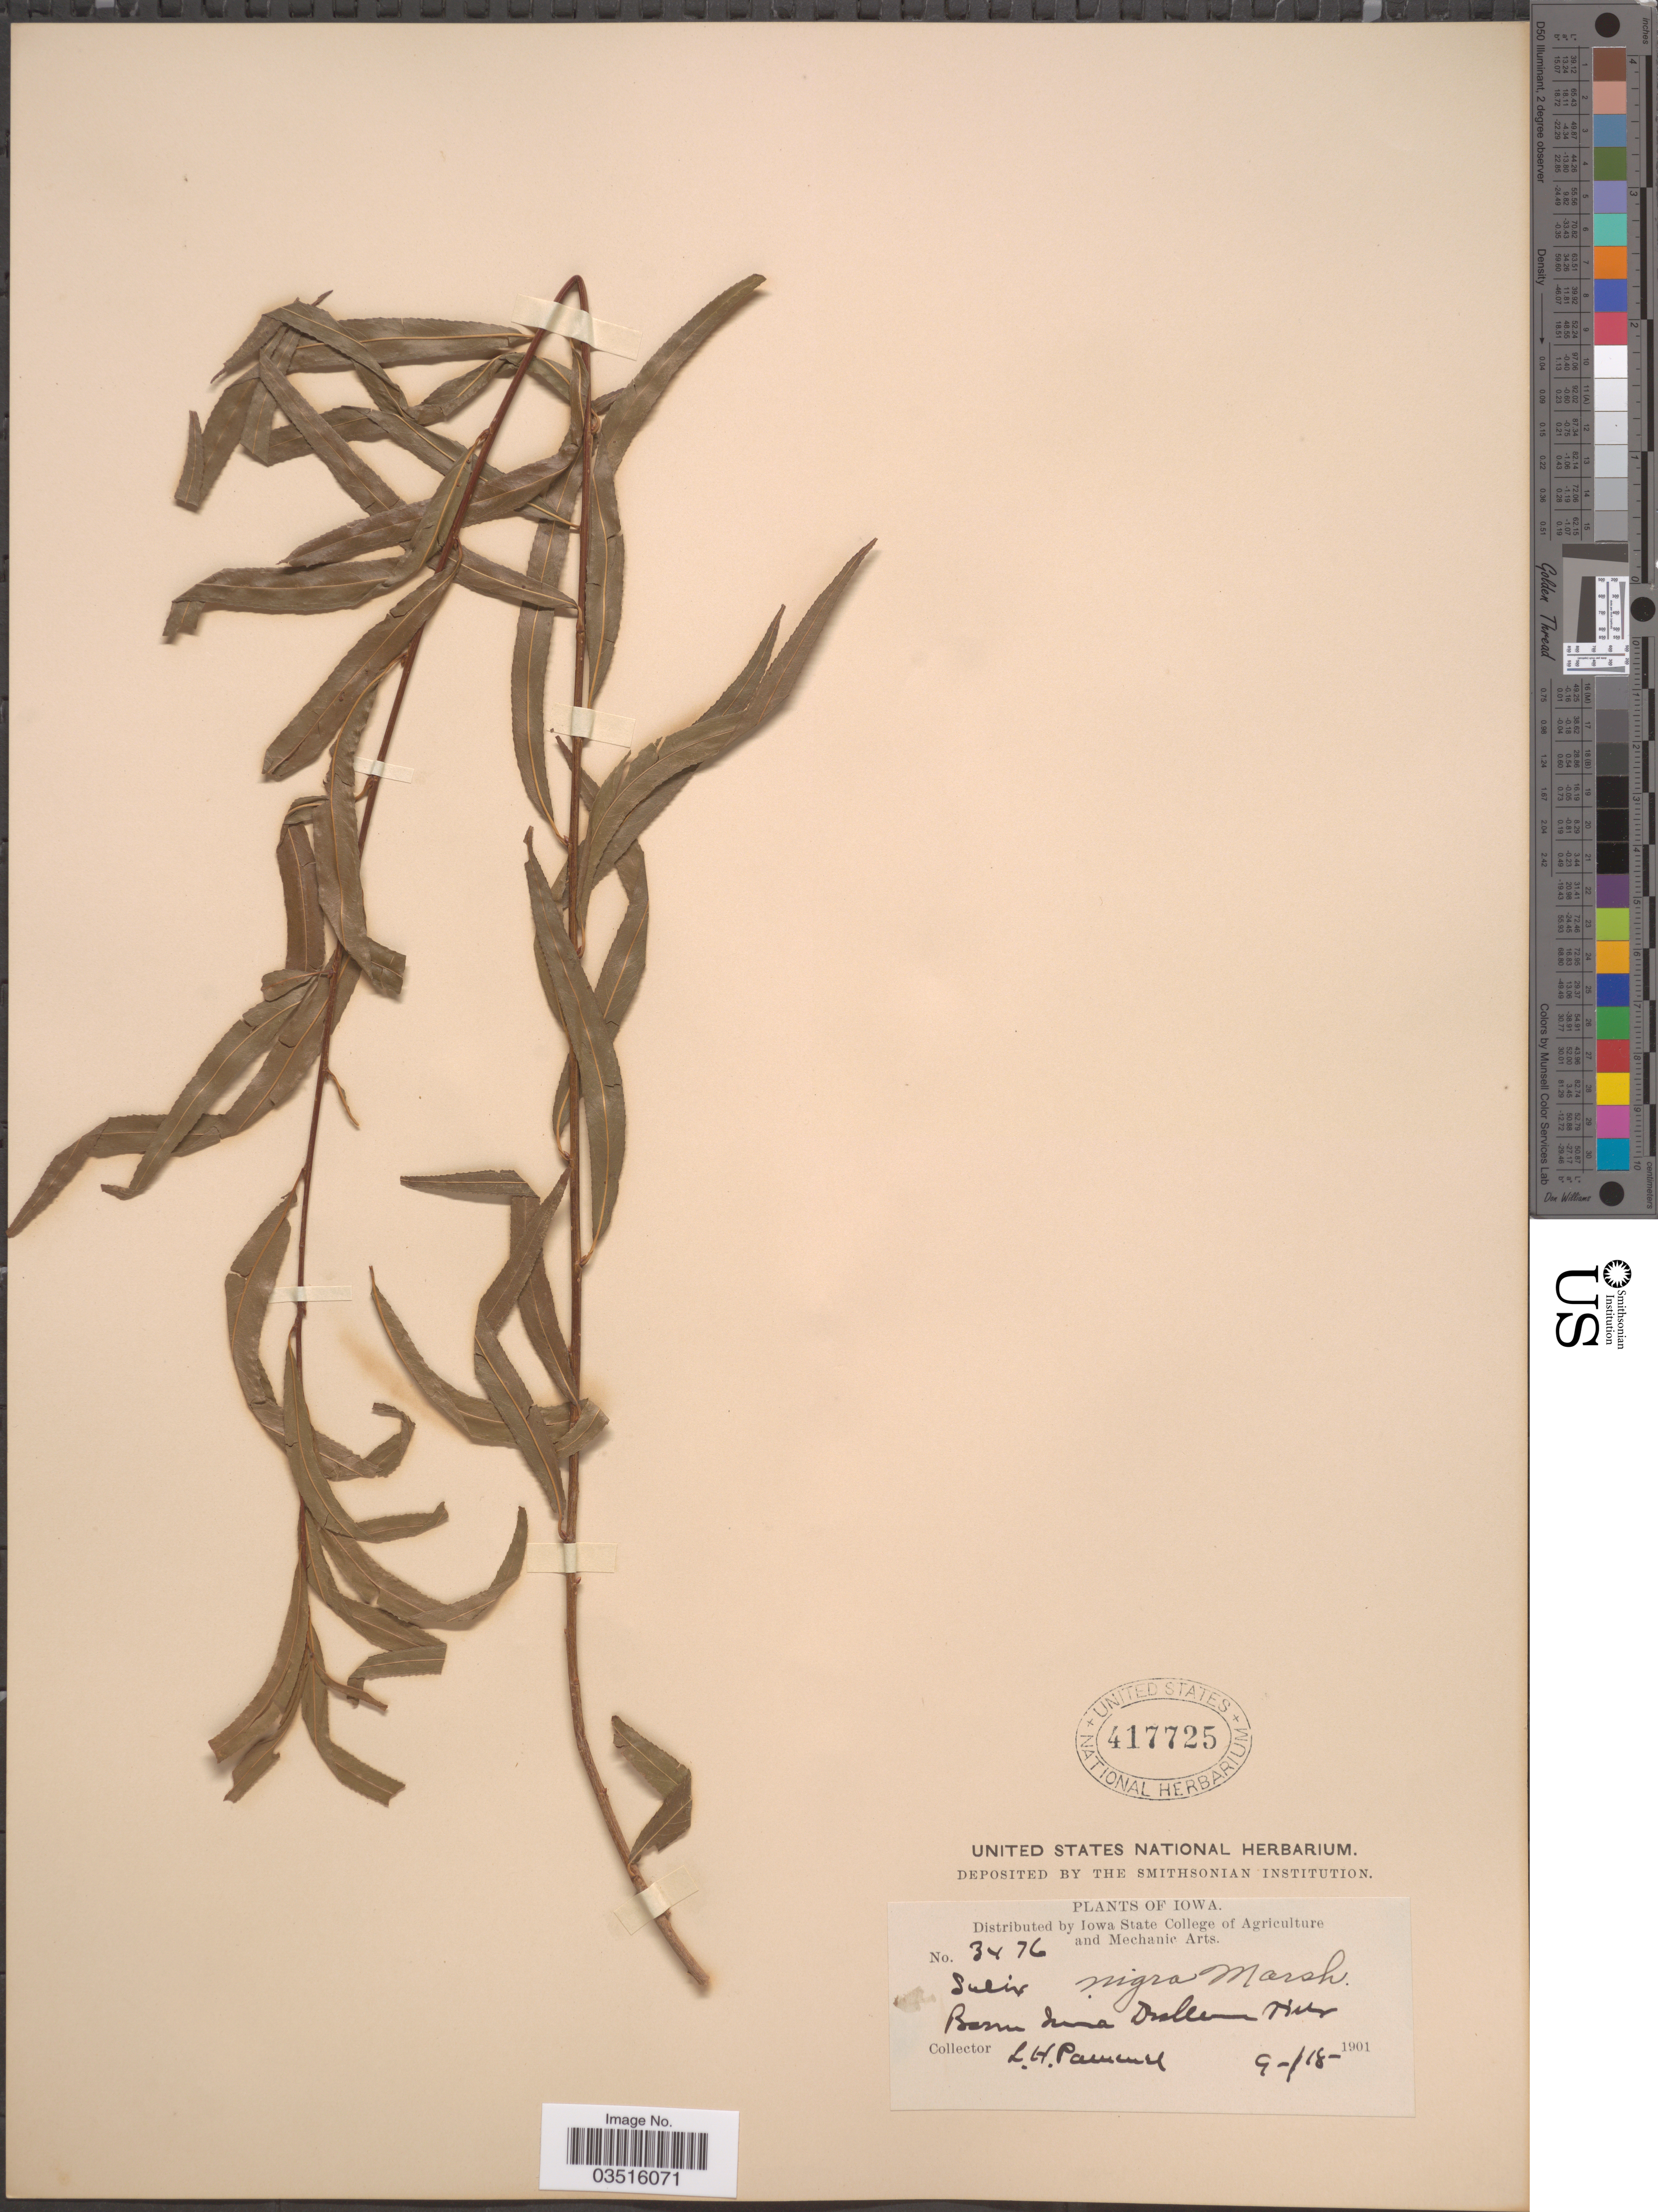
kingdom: Plantae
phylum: Tracheophyta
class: Magnoliopsida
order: Malpighiales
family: Salicaceae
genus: Salix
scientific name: Salix nigra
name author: Marshall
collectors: L. Pammel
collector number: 3476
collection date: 1901-09-18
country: United States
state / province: Iowa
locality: Boise, Des Moines River.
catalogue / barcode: US 417725